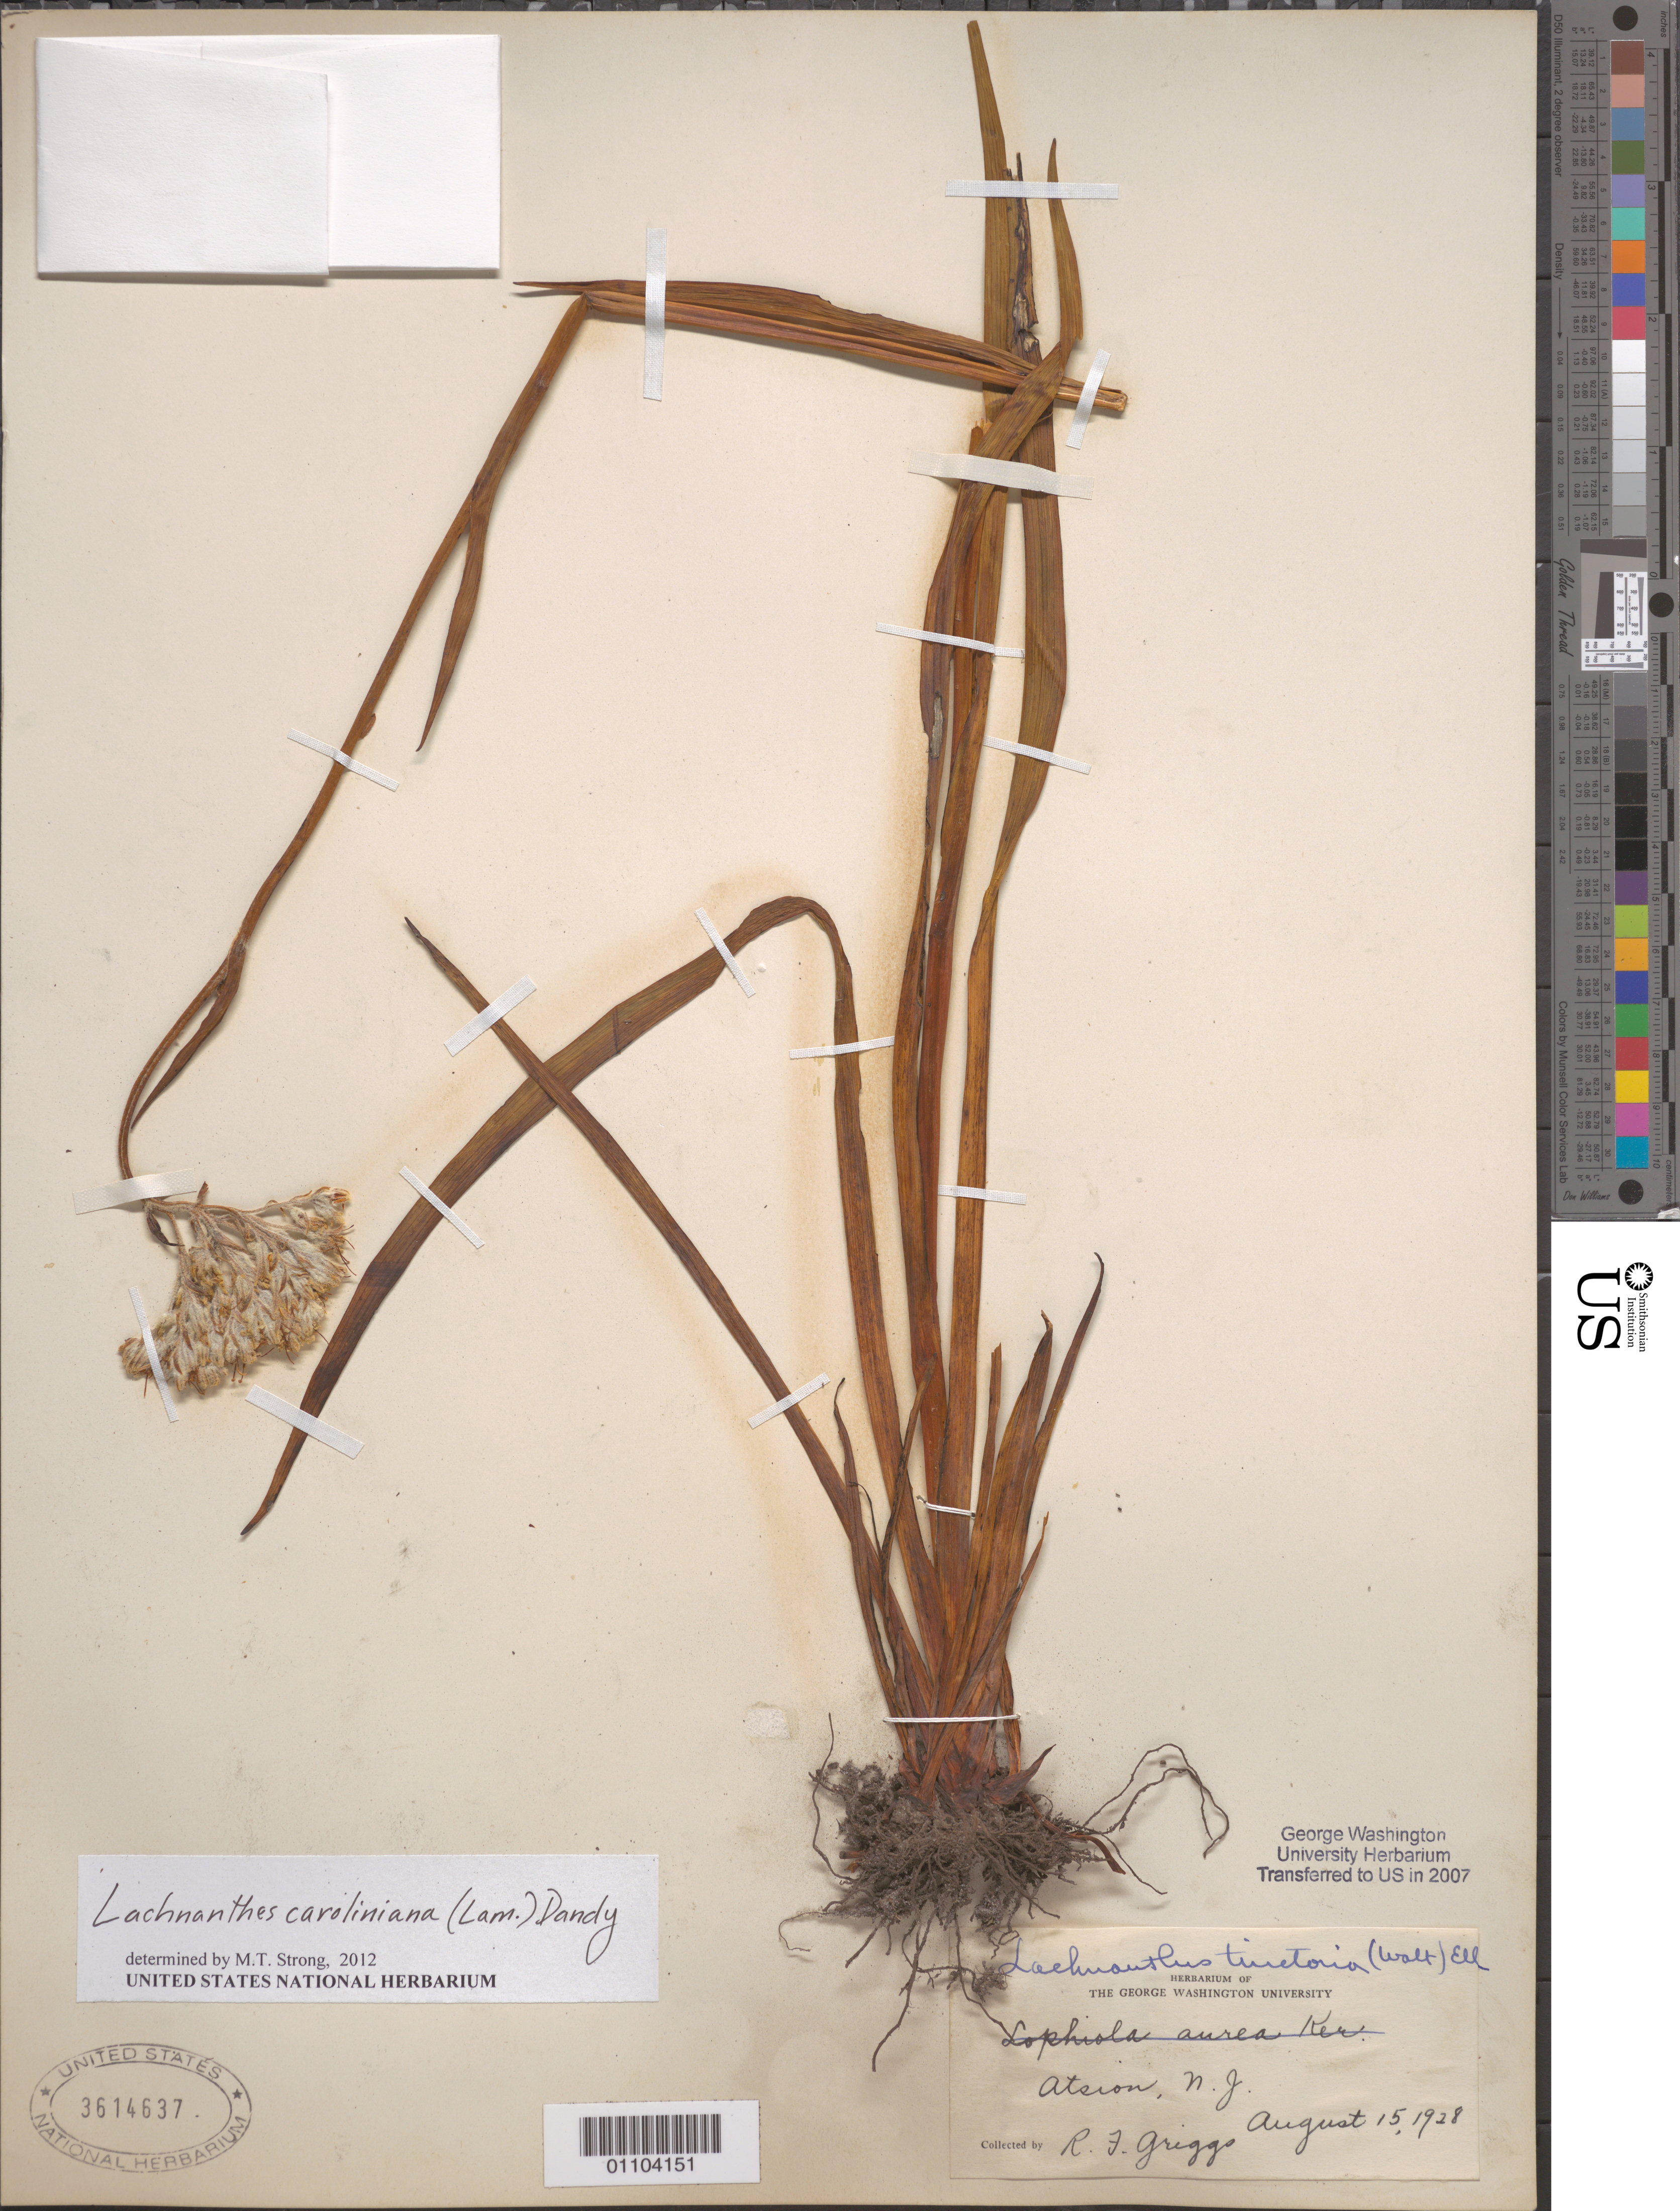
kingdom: Plantae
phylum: Tracheophyta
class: Liliopsida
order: Commelinales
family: Haemodoraceae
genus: Lachnanthes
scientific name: Lachnanthes caroliniana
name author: (Lam.) Dandy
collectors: R. F. Griggs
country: United States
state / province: New Jersey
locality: Atsion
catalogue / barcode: US 3614637